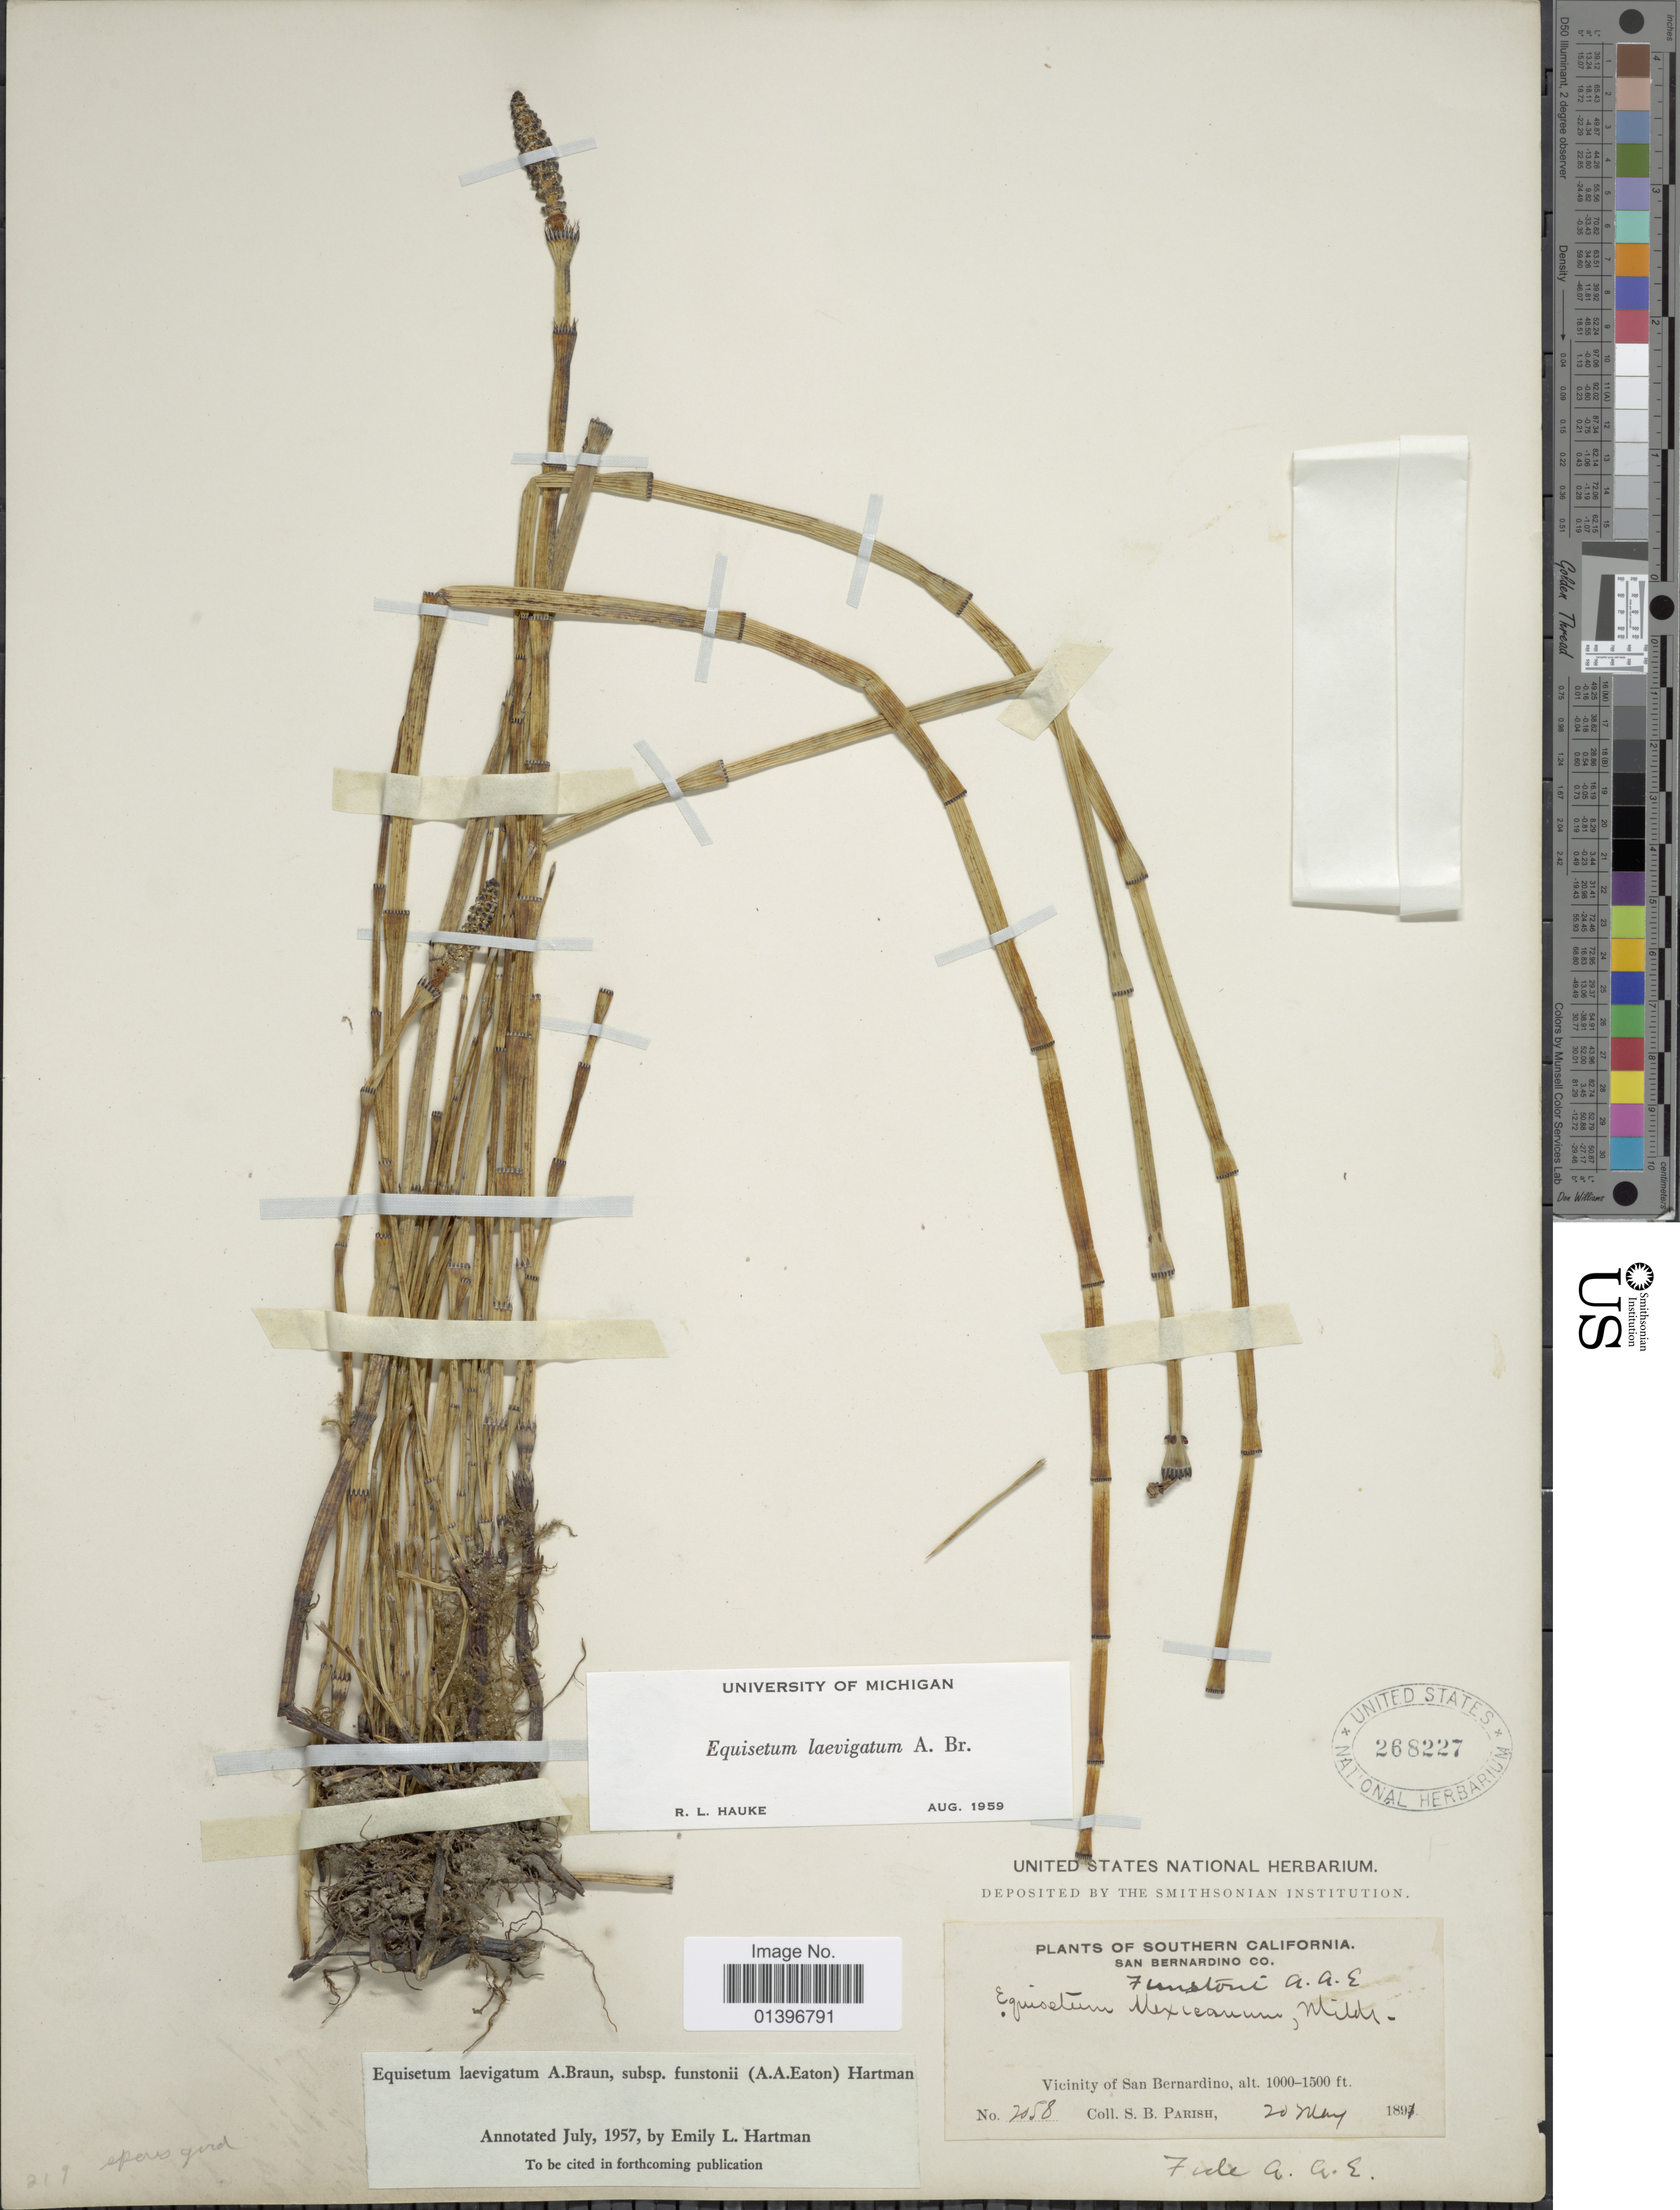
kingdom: Plantae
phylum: Tracheophyta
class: Polypodiopsida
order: Equisetales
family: Equisetaceae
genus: Equisetum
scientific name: Equisetum laevigatum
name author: A. Braun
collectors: S. B. Parish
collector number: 2058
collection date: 1891-05-20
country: United States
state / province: California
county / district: San Bernardino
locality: Southern California. San Bernardino Co. Vicinity of San Bernardino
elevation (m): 305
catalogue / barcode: US 268227